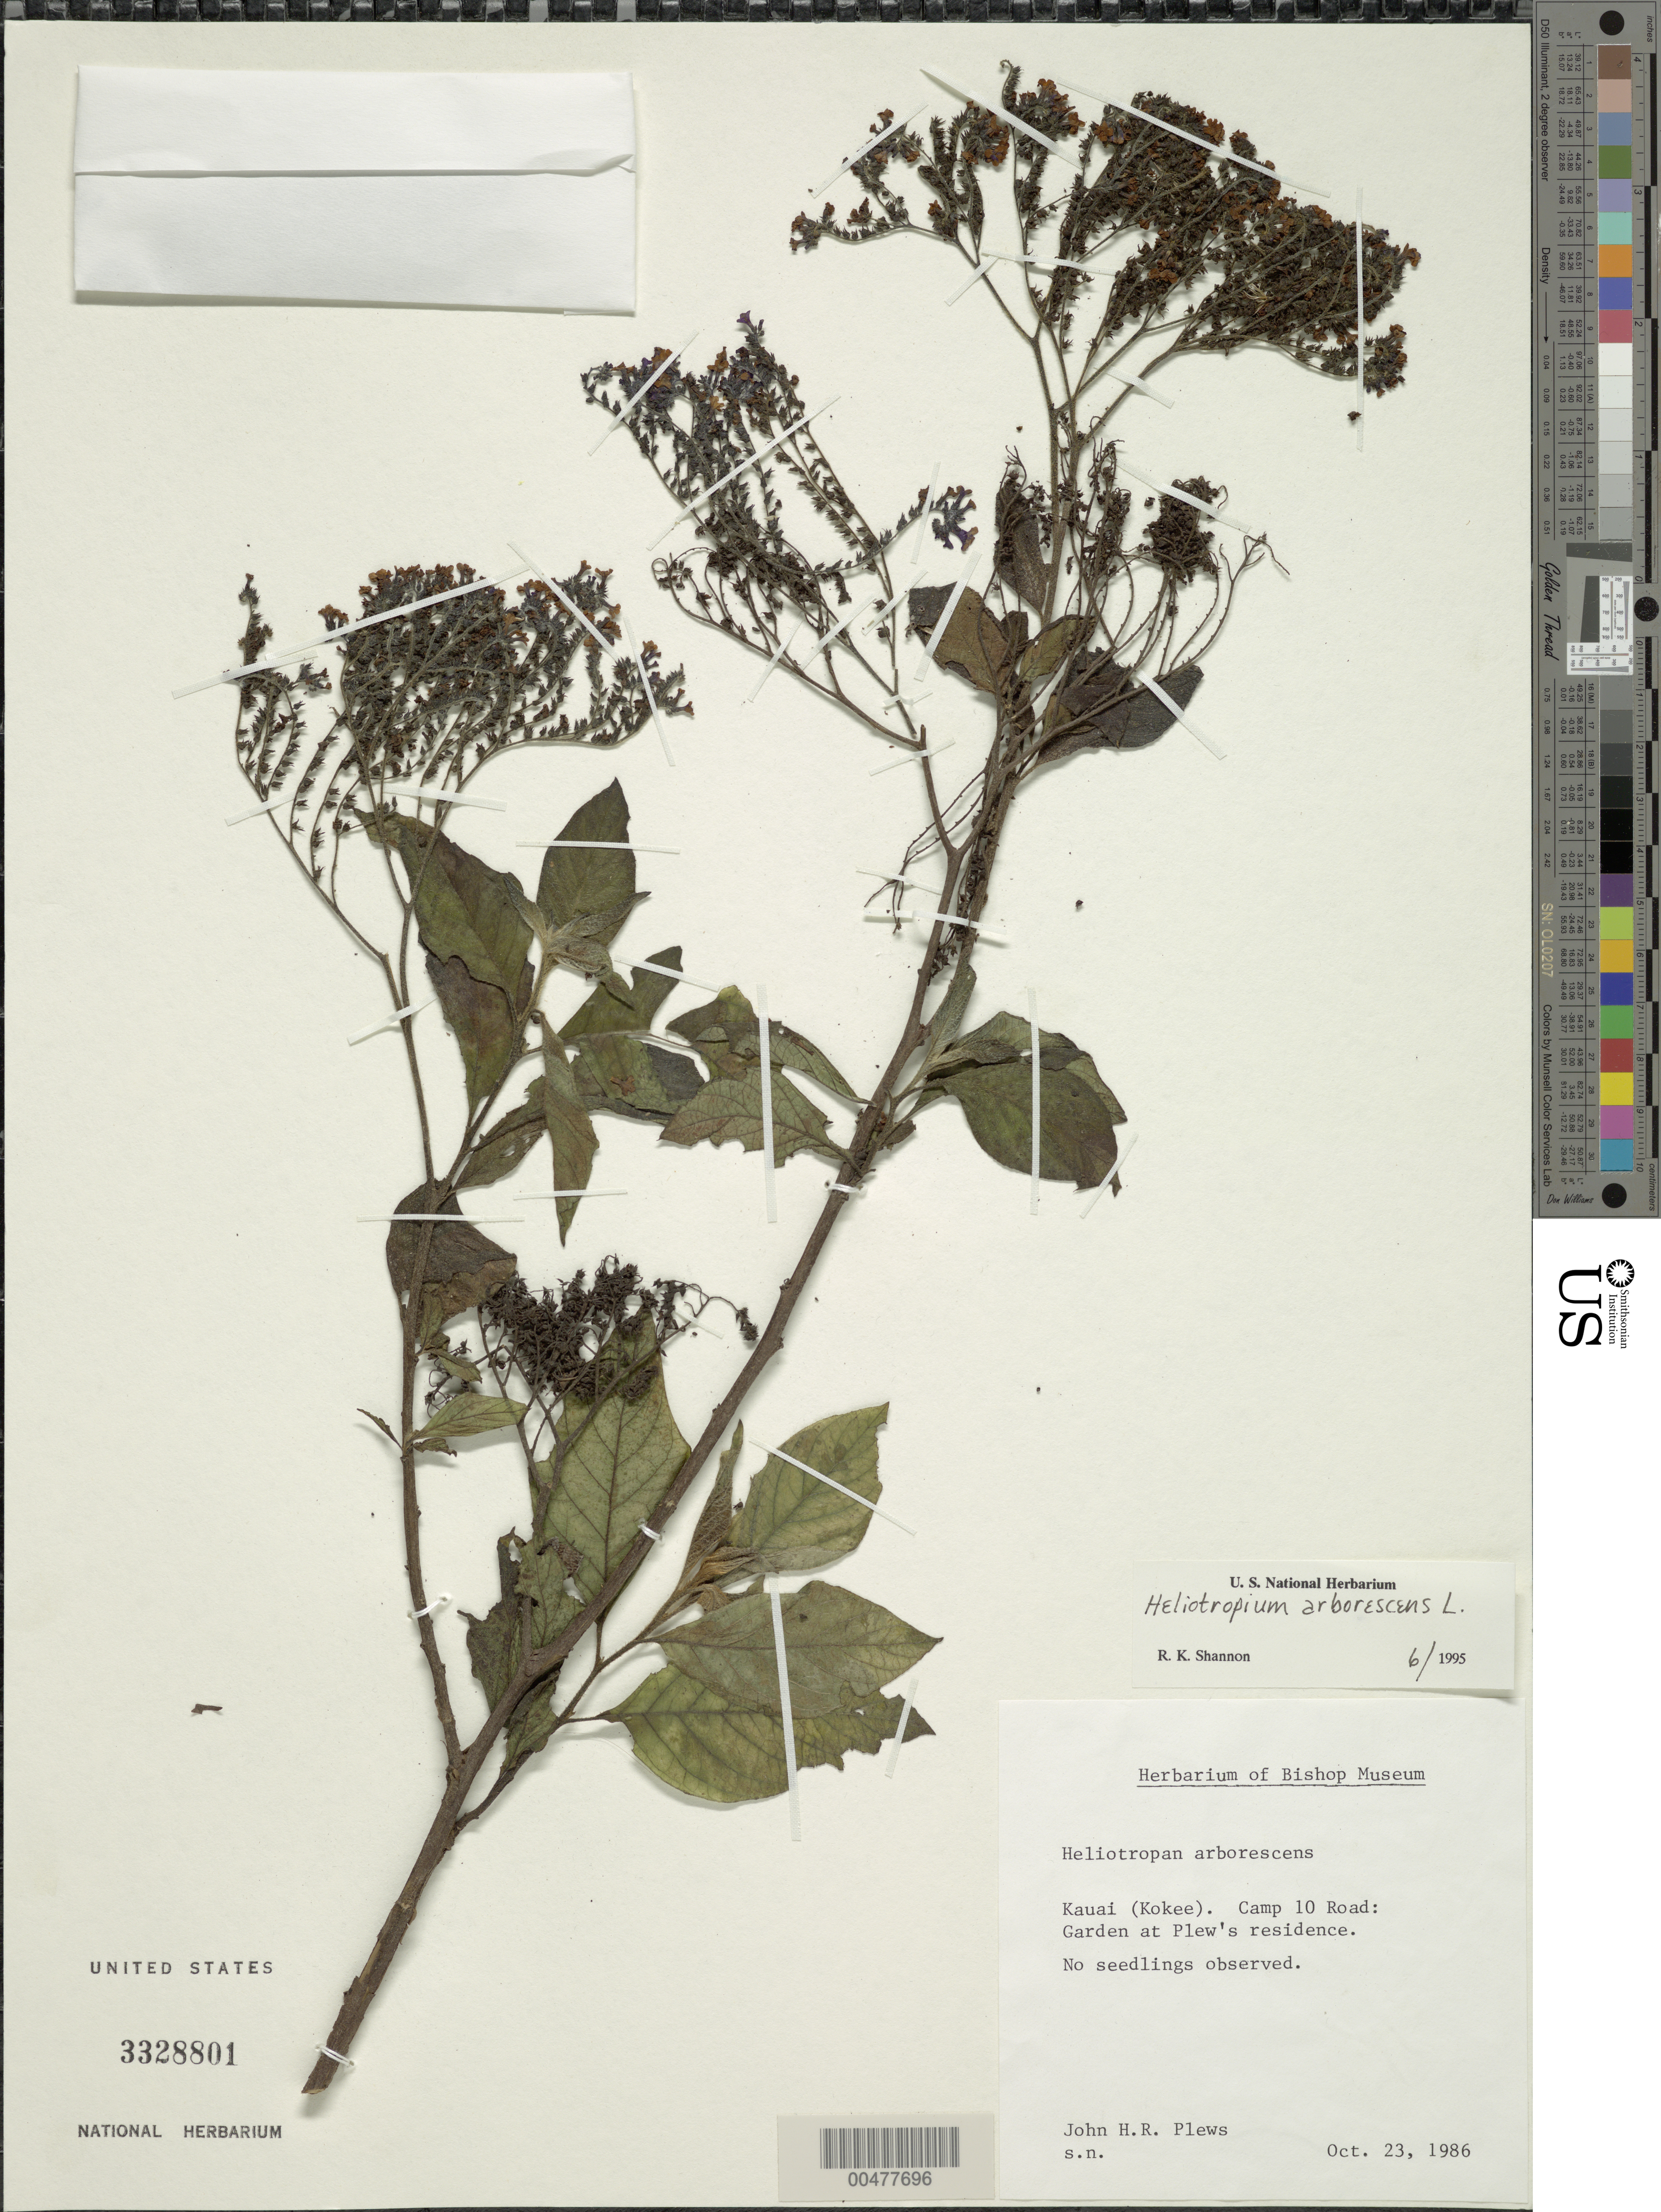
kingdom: Plantae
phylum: Tracheophyta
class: Magnoliopsida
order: Boraginales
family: Heliotropiaceae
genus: Heliotropium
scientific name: Heliotropium arborescens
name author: L.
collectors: J. Plews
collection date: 1986-10-23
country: United States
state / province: Hawaii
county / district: Kauai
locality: Kauai (Kokee). Camp 10 Road: Garden at Plew's residence.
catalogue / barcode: US 3328801